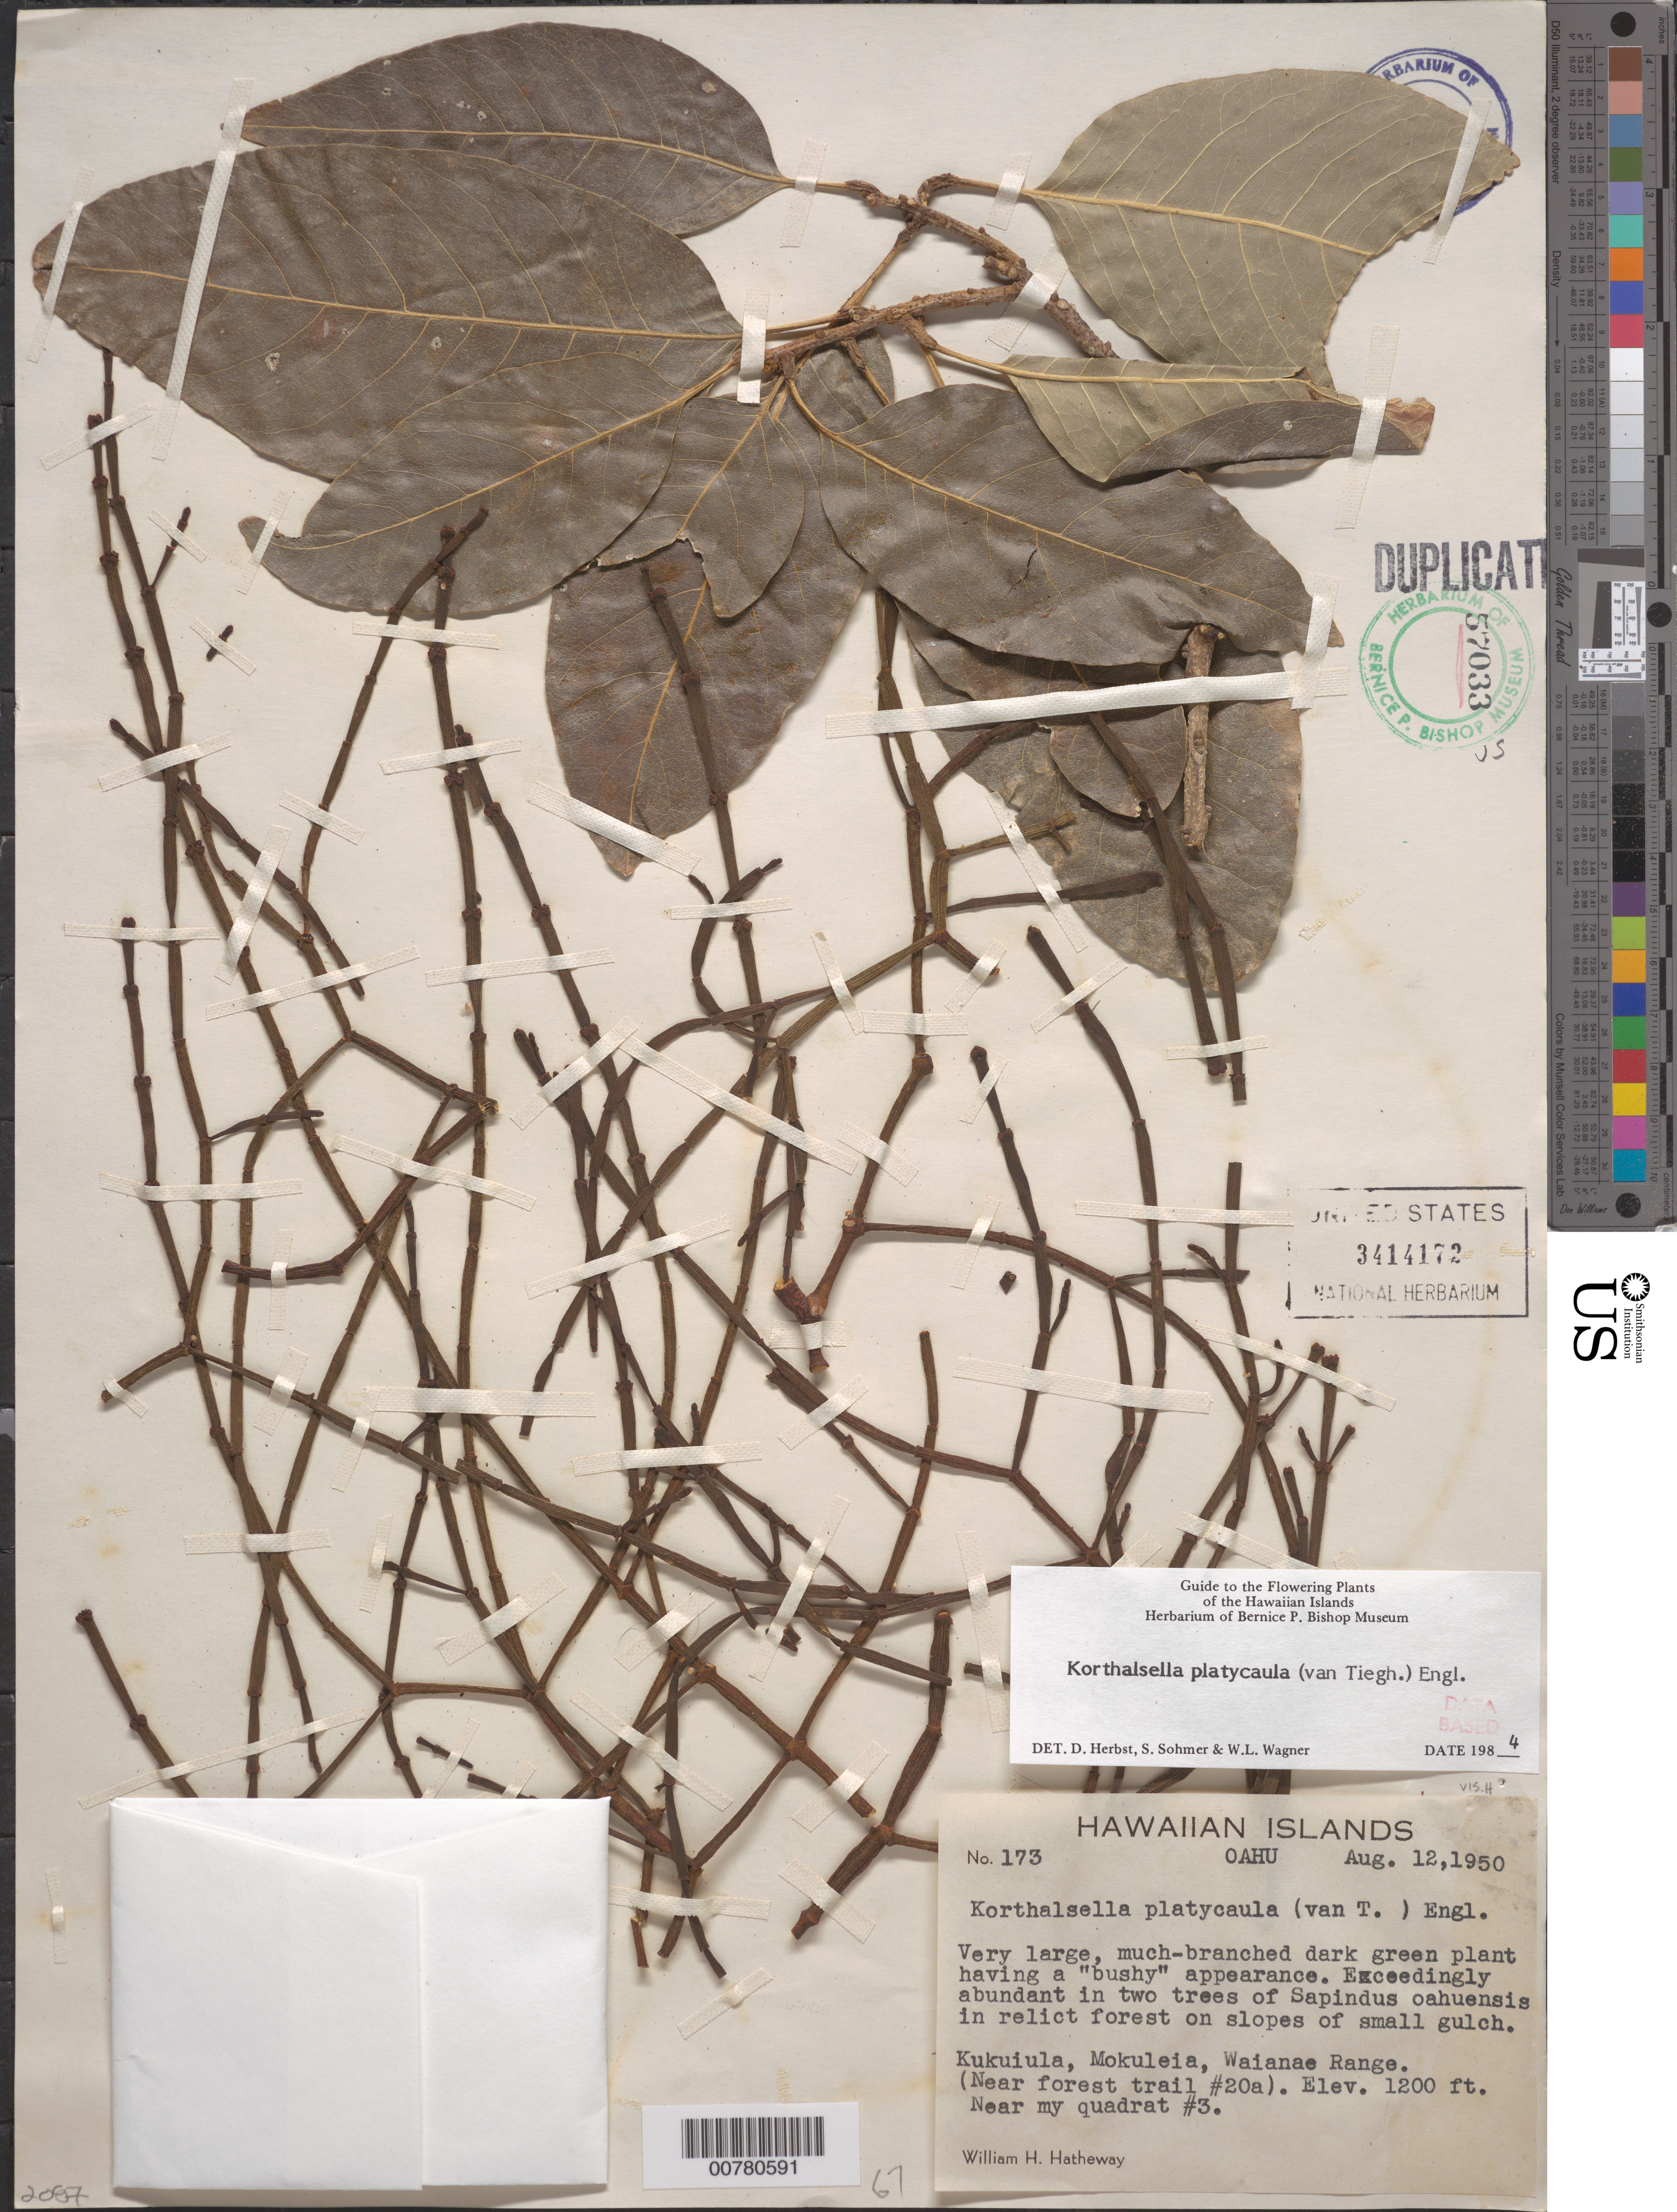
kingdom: Plantae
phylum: Tracheophyta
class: Magnoliopsida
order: Santalales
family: Viscaceae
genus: Korthalsella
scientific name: Korthalsella platycaula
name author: (Tiegh.) Engl.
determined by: Wagner, W. L.; Herbst, D. R.; Sohmer, S. H.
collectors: W. H. Hatheway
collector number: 173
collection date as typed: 12 Aug 1950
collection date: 1950-08-12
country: United States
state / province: Hawaii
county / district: Honolulu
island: Oahu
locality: Kukuiula, Mokuleia, Waianae Range. (Near forest trail #20a). Near my quadrat #3.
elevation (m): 365.8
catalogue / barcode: US 3414172